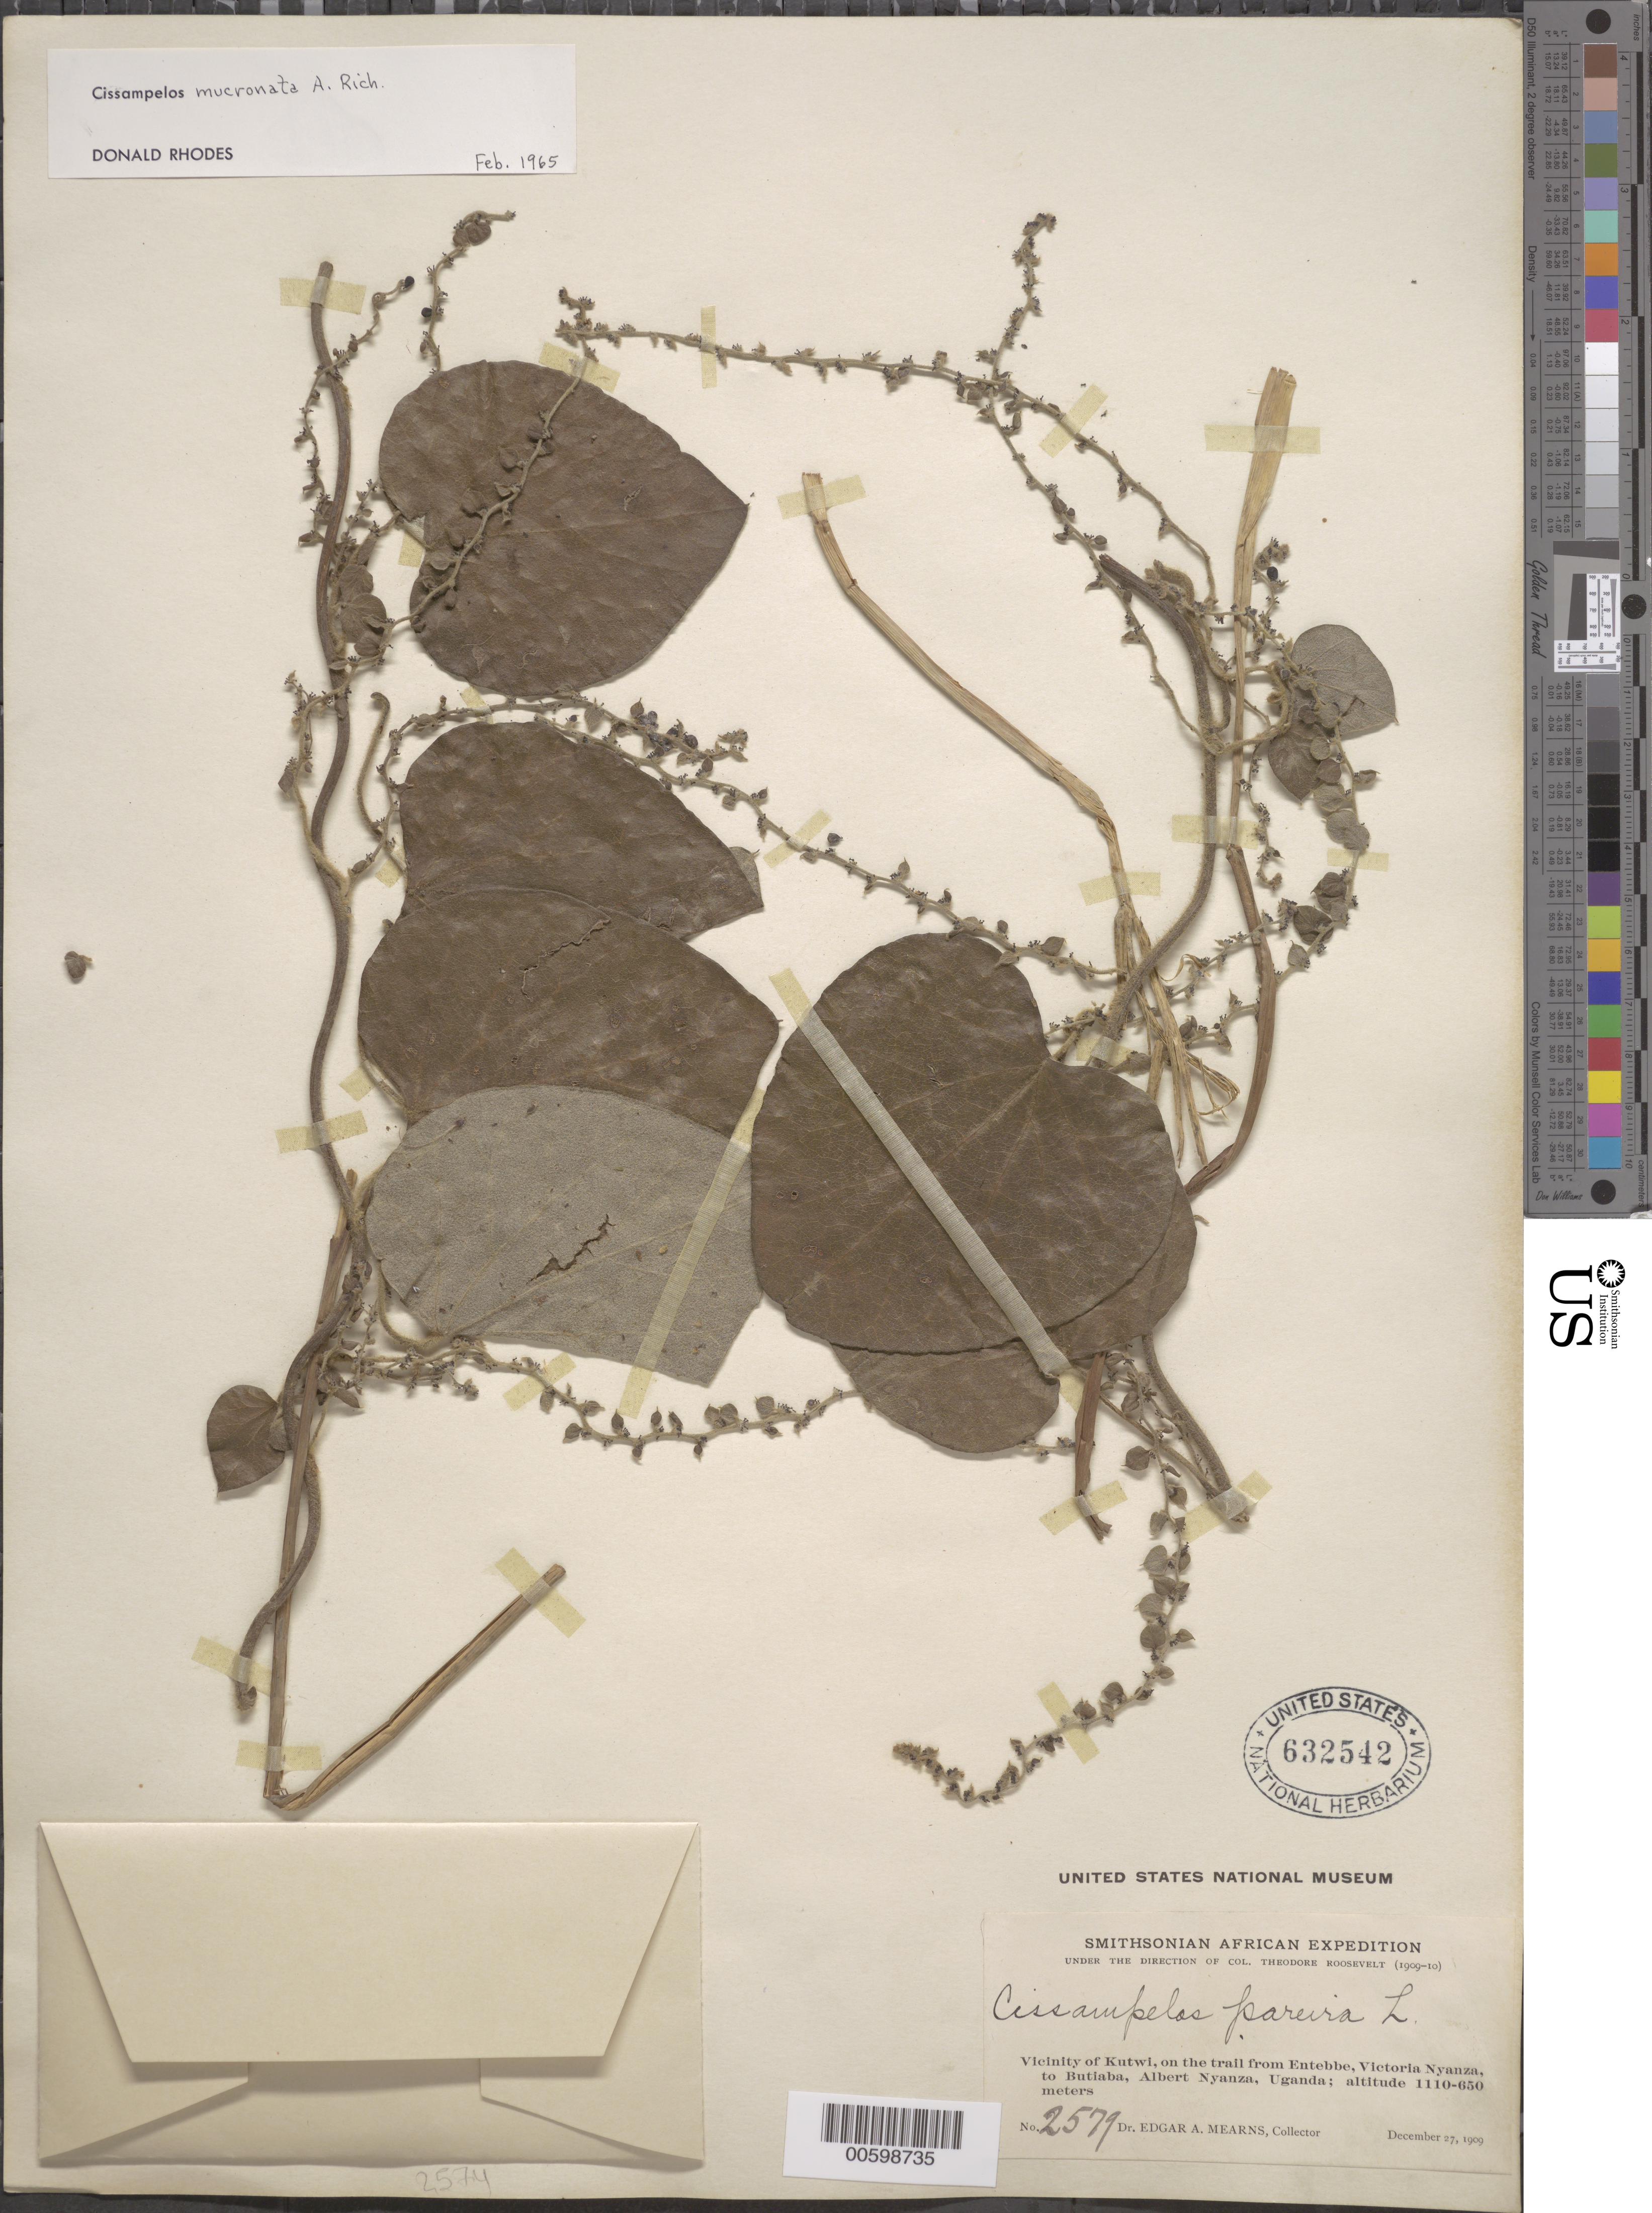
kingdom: Plantae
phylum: Tracheophyta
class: Magnoliopsida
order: Ranunculales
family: Menispermaceae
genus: Cissampelos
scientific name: Cissampelos pareira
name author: L.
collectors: E. A. Mearns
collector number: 2579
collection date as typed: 27 Dec 1909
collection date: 1909-12-27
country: Uganda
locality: Vicinity of Kutwi, on the trail from Entebbe, Victoria Nyanza, to Butiaba, Albert Nyanza, Uganda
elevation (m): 1110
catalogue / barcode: US 632542